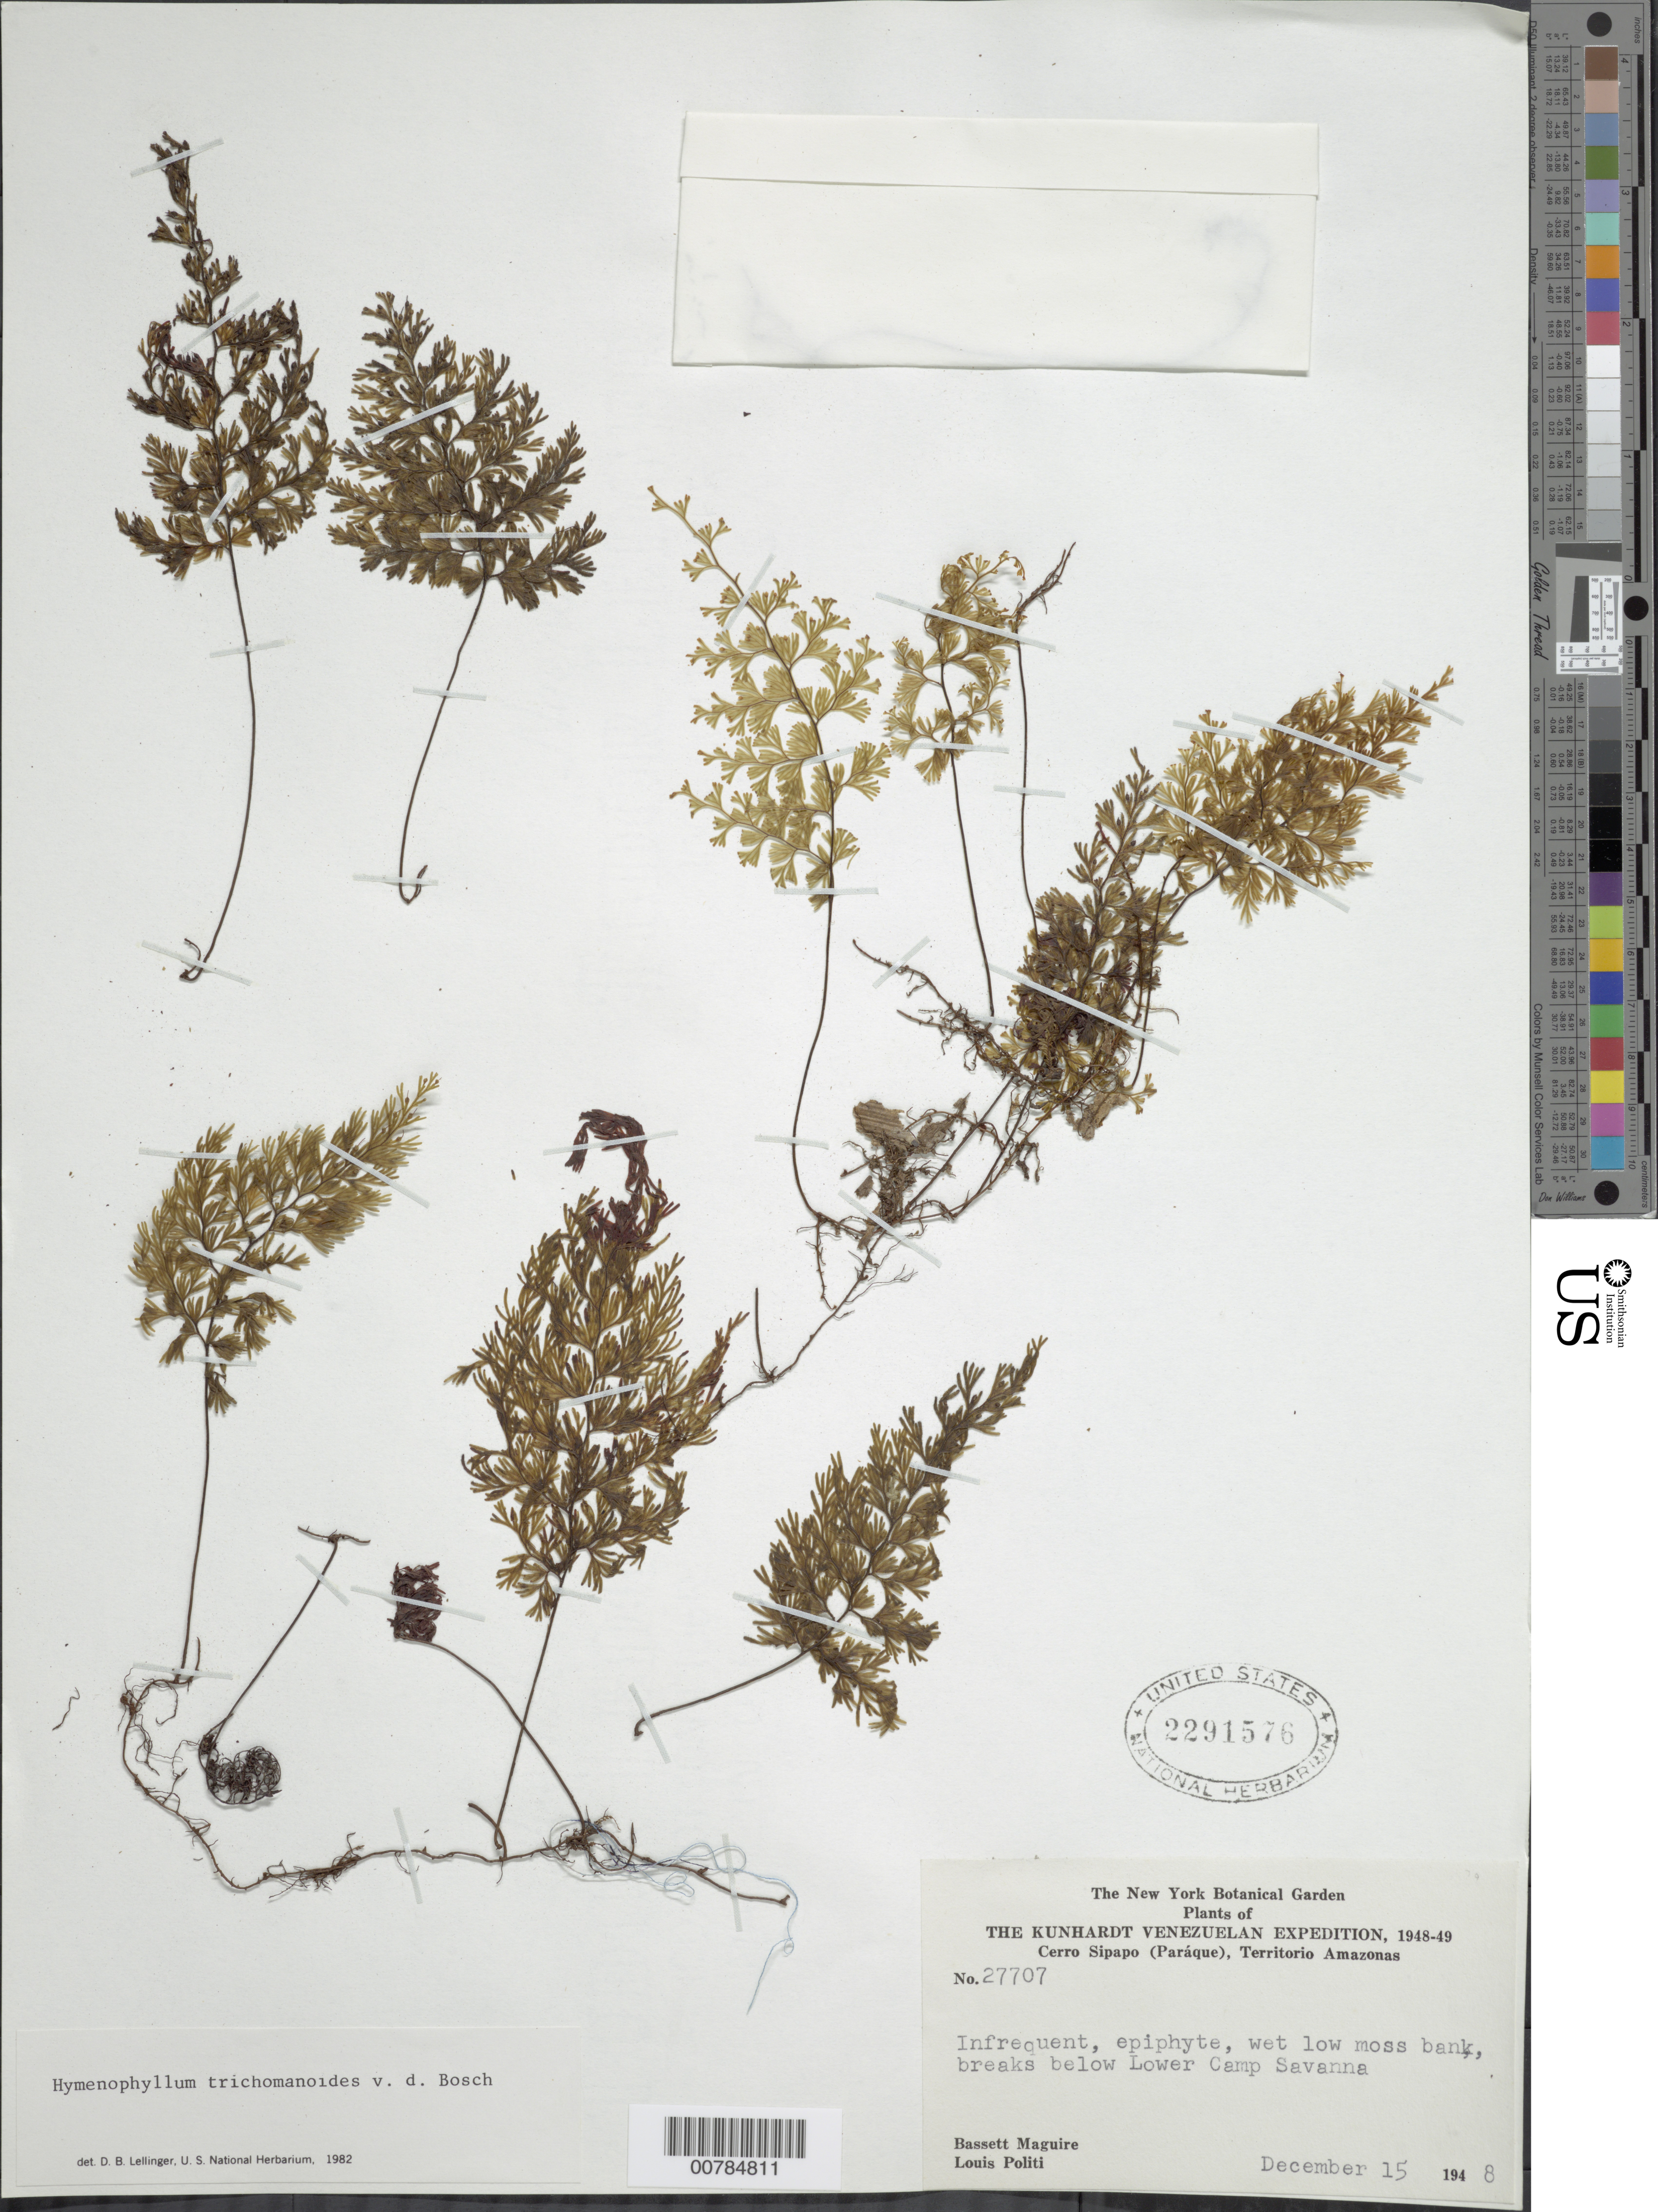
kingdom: Plantae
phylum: Tracheophyta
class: Polypodiopsida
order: Hymenophyllales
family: Hymenophyllaceae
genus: Hymenophyllum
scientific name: Hymenophyllum trichomanoides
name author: Bosch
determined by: Lellinger, David B., (BOT), Smithsonian Institution - National Museum of Natural History (UNITED STATES)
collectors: B. Maguire & L. Politi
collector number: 27707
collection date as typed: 15-Dec-48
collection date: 1948-12-15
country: Venezuela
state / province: Amazonas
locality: Cerro Sipapo (Paráque), Caño Negro; below lower Camp Savanna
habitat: Wet low moss bank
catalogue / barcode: US 2291576